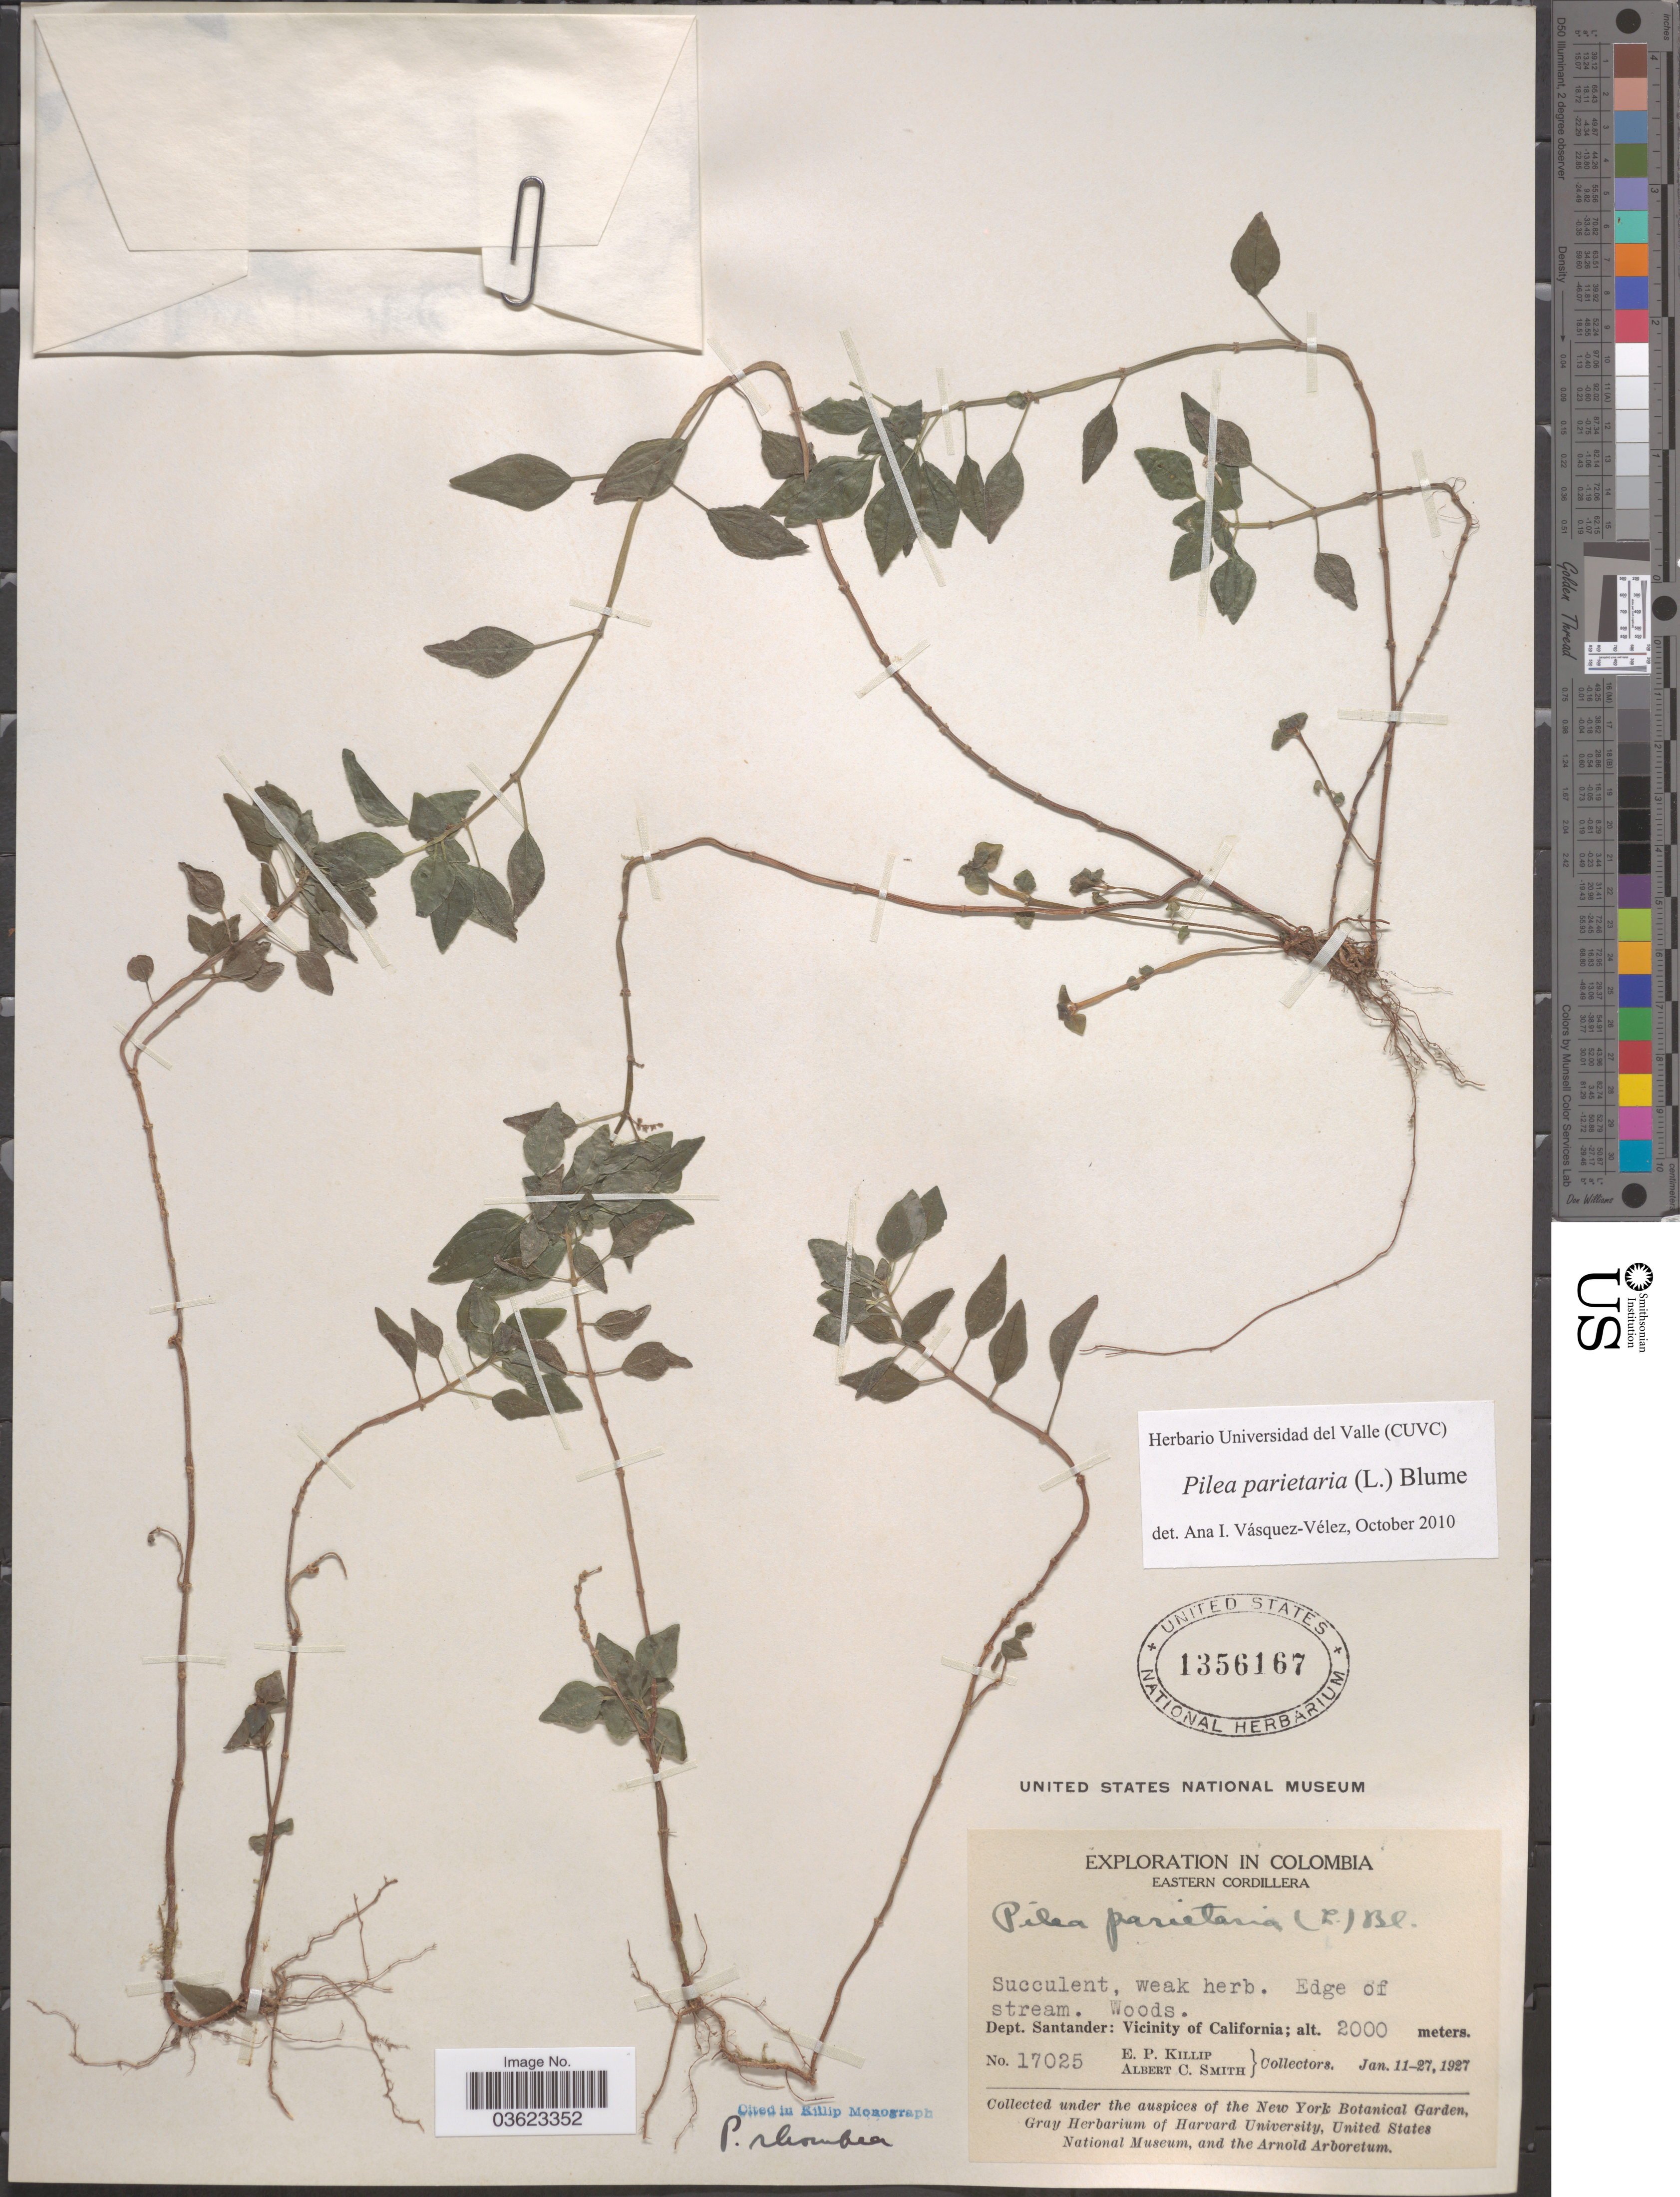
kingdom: Plantae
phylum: Tracheophyta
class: Magnoliopsida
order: Rosales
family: Urticaceae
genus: Pilea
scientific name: Pilea parietaria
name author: (L.) Blume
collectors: E. P. Killip & A. C. Smith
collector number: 17025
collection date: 1927-01-11/1927-01-27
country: Colombia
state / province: Santander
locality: Eastern Cordillera. Dept. Santander: Vicinity of California.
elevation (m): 2000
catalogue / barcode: US 1356167